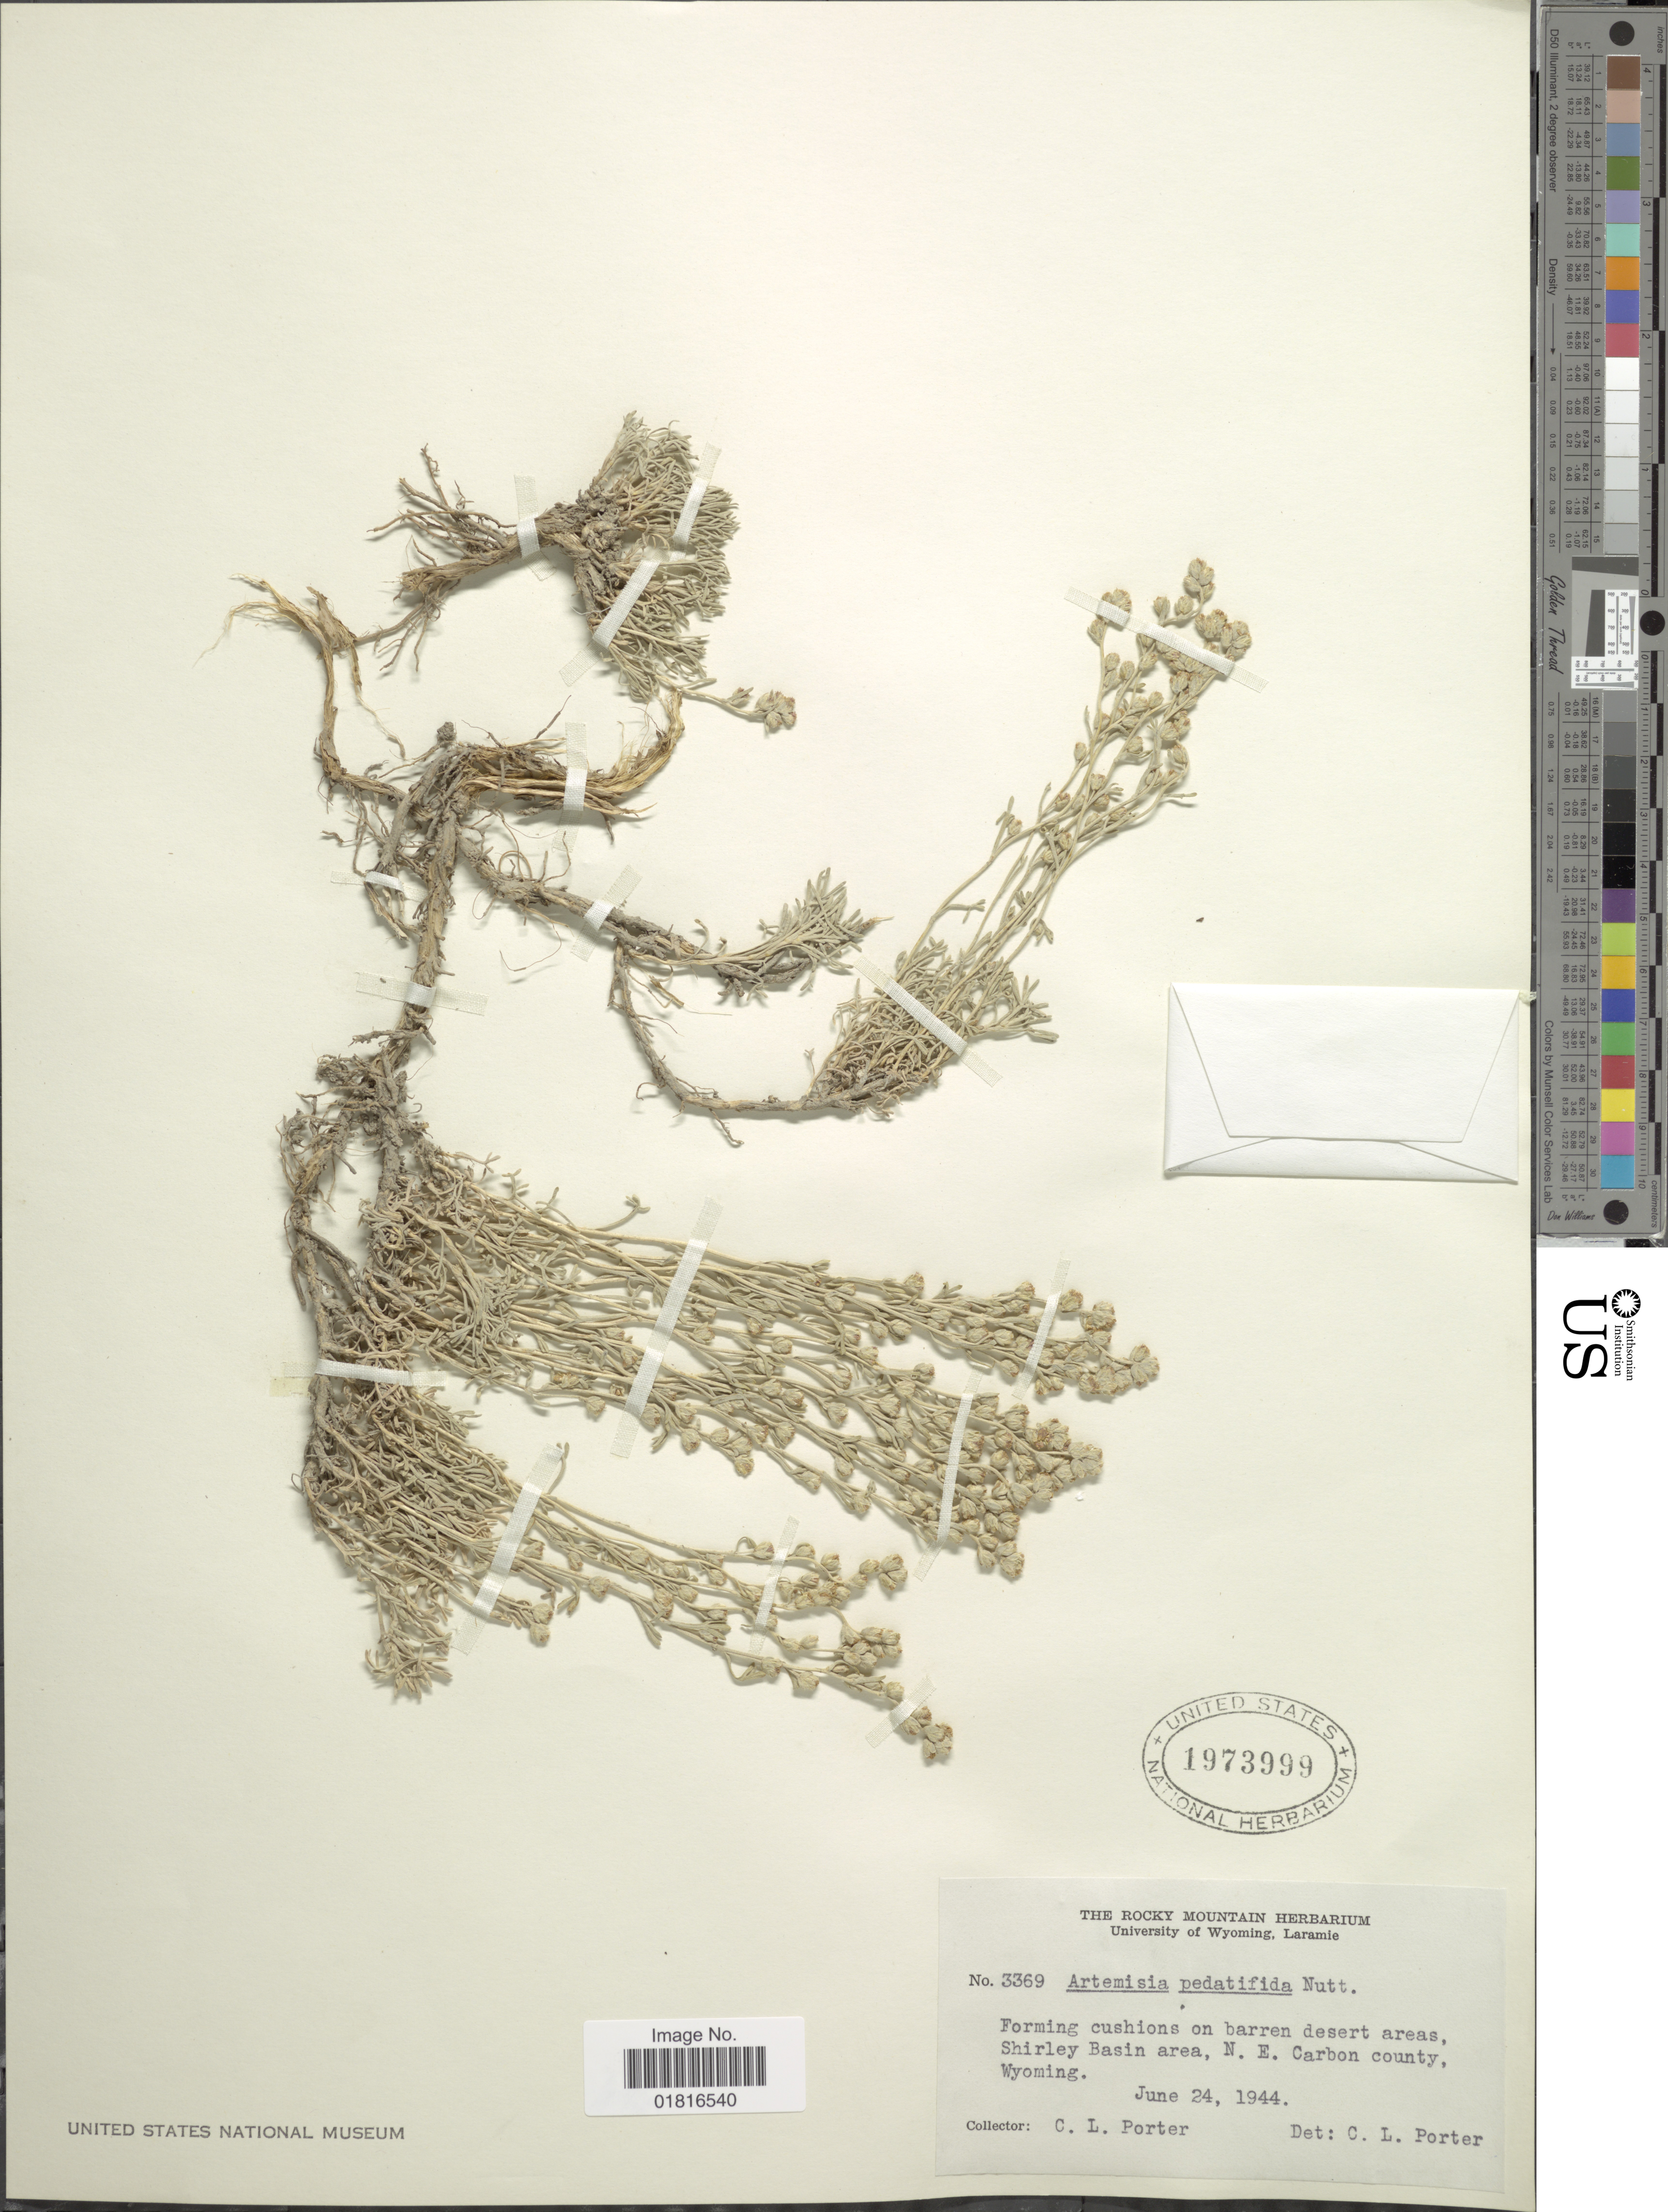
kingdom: Plantae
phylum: Tracheophyta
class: Magnoliopsida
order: Asterales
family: Asteraceae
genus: Artemisia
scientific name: Artemisia pedatifida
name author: Nutt.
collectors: C. L. Porter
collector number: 3369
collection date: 1944-06-24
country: United States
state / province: Wyoming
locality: Forming cushions on barren desert areas, Shirley Basin area, N.E. Carbon County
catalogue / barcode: US 1973999